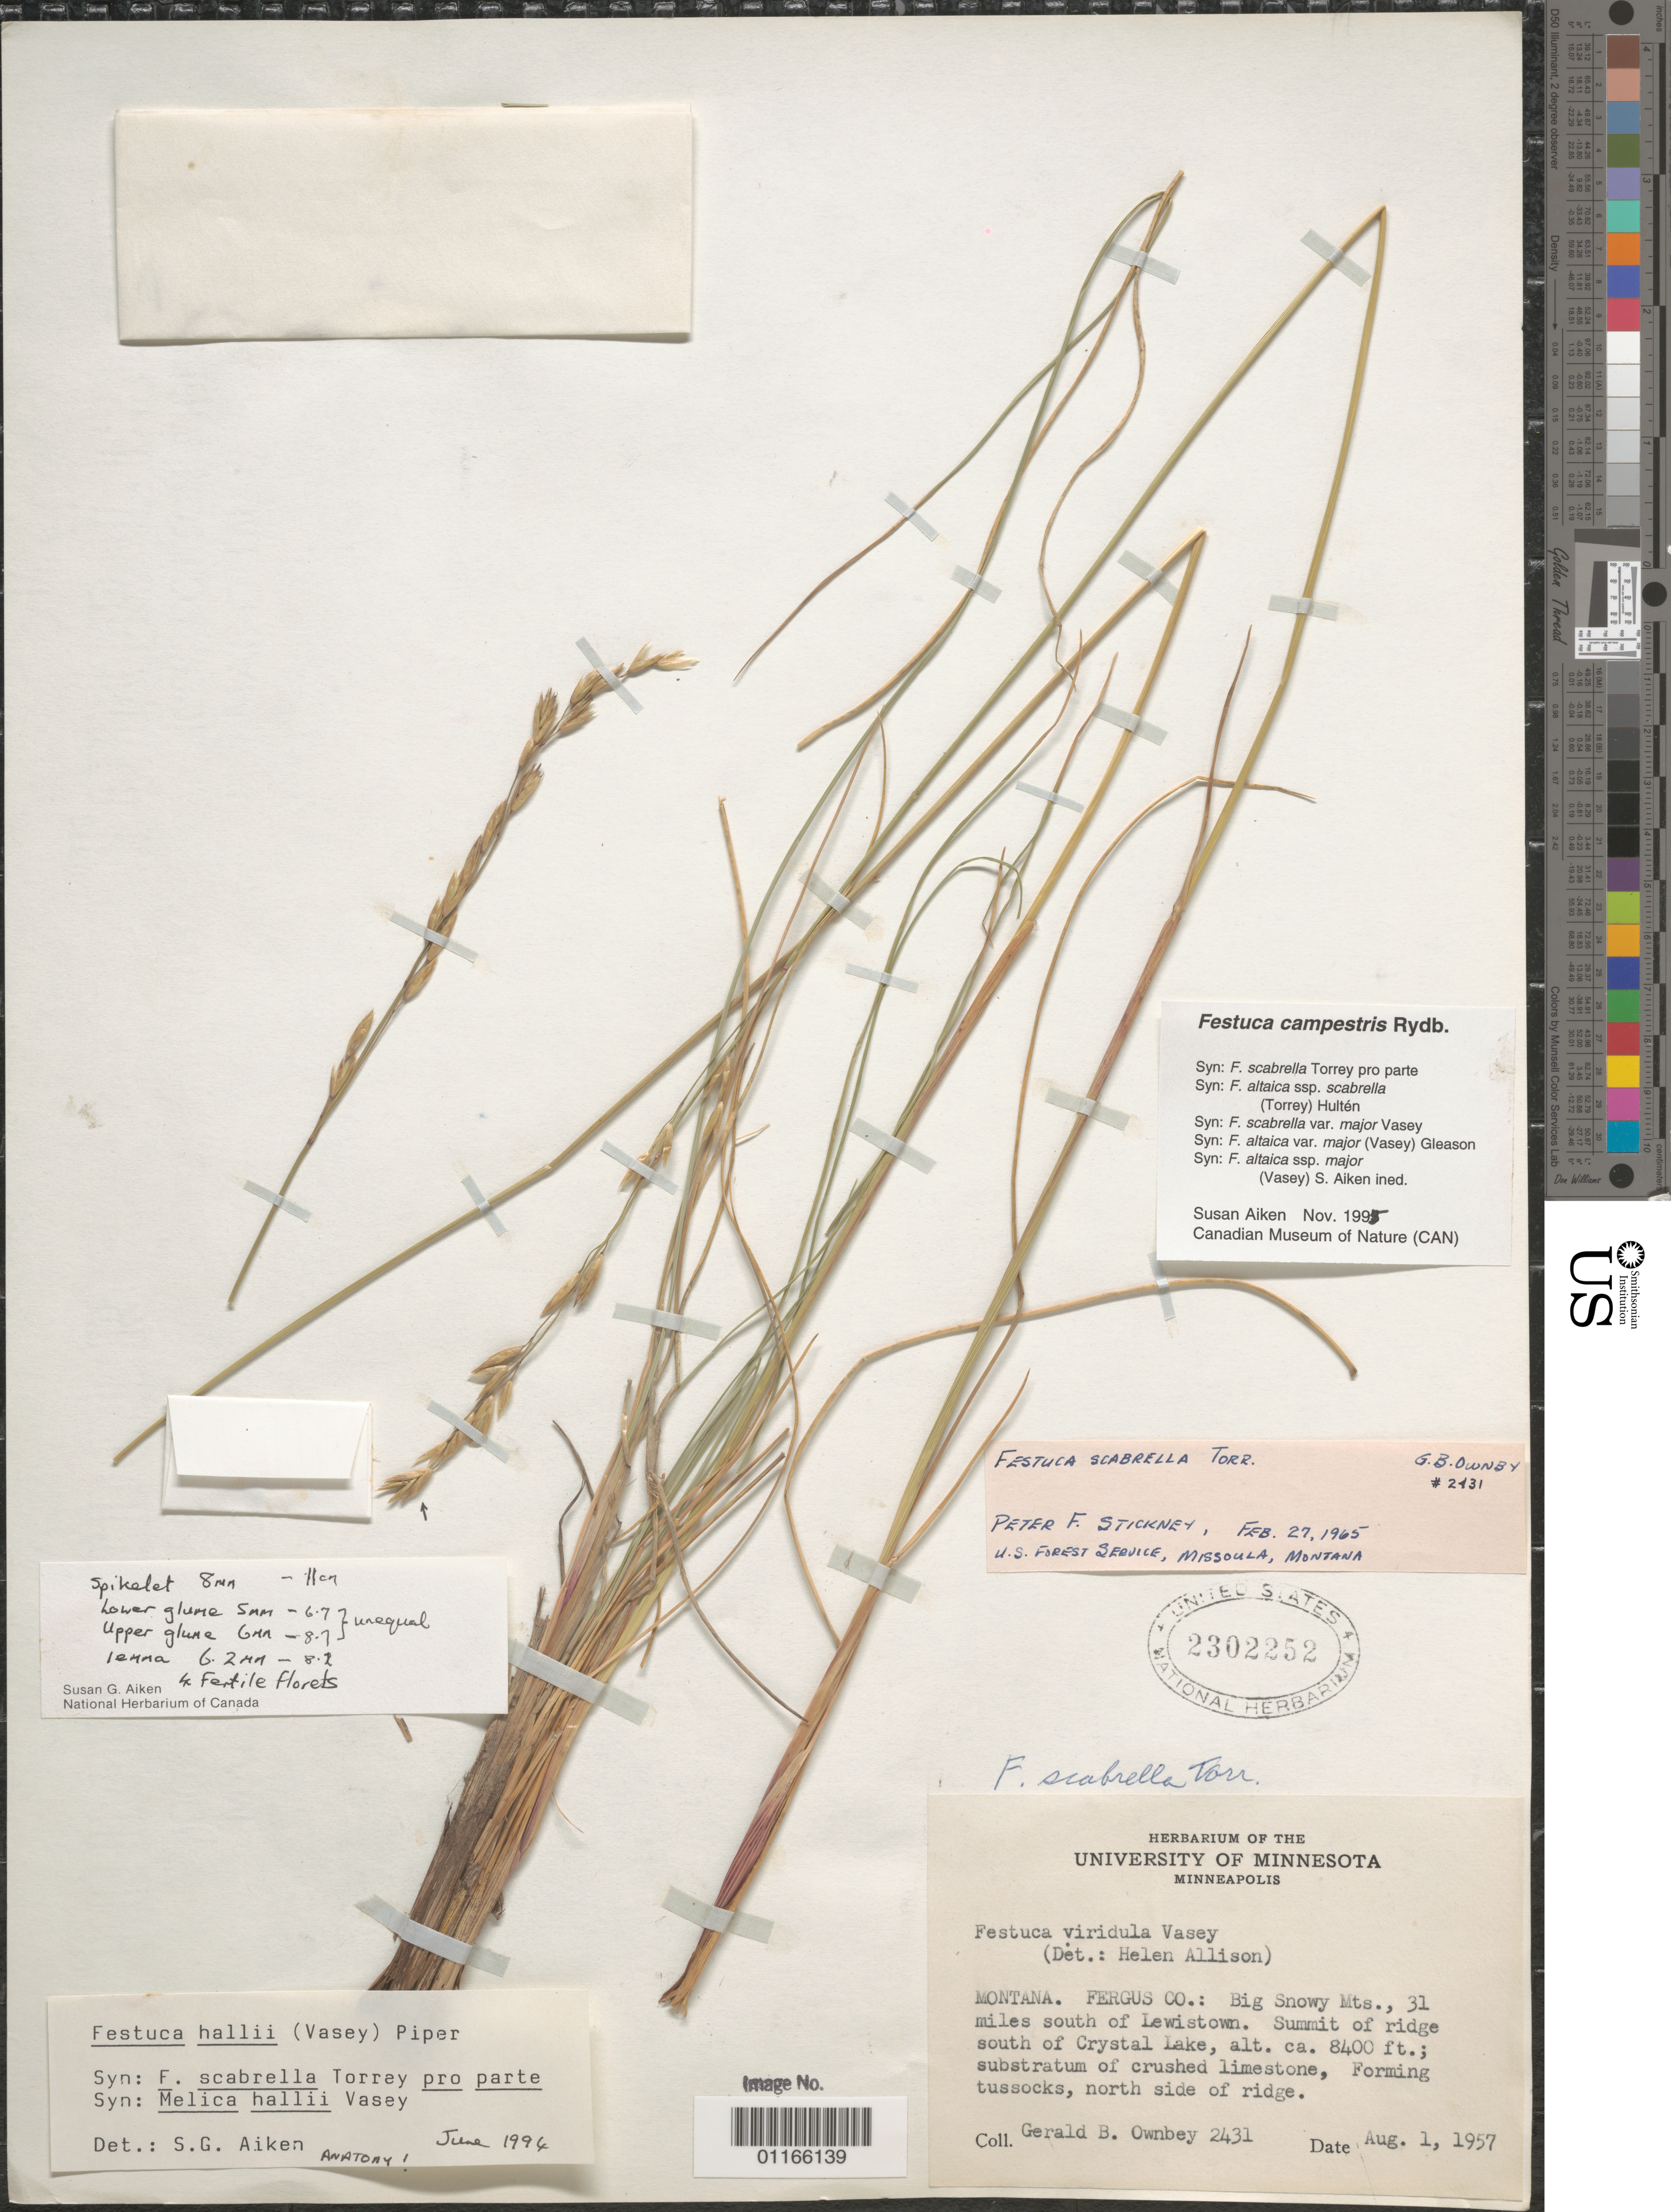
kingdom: Plantae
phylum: Tracheophyta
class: Liliopsida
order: Poales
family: Poaceae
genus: Festuca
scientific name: Festuca campestris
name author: Rydb.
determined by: Aiken, S. G.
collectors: G. B. Ownbey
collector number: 2431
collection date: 1957-08-01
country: United States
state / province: Montana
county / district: Fergus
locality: Big Snowy Mts., 31 miles south of Lewistown. Summit of ridge south of Crystal Lake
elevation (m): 2560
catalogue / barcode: US 2302252